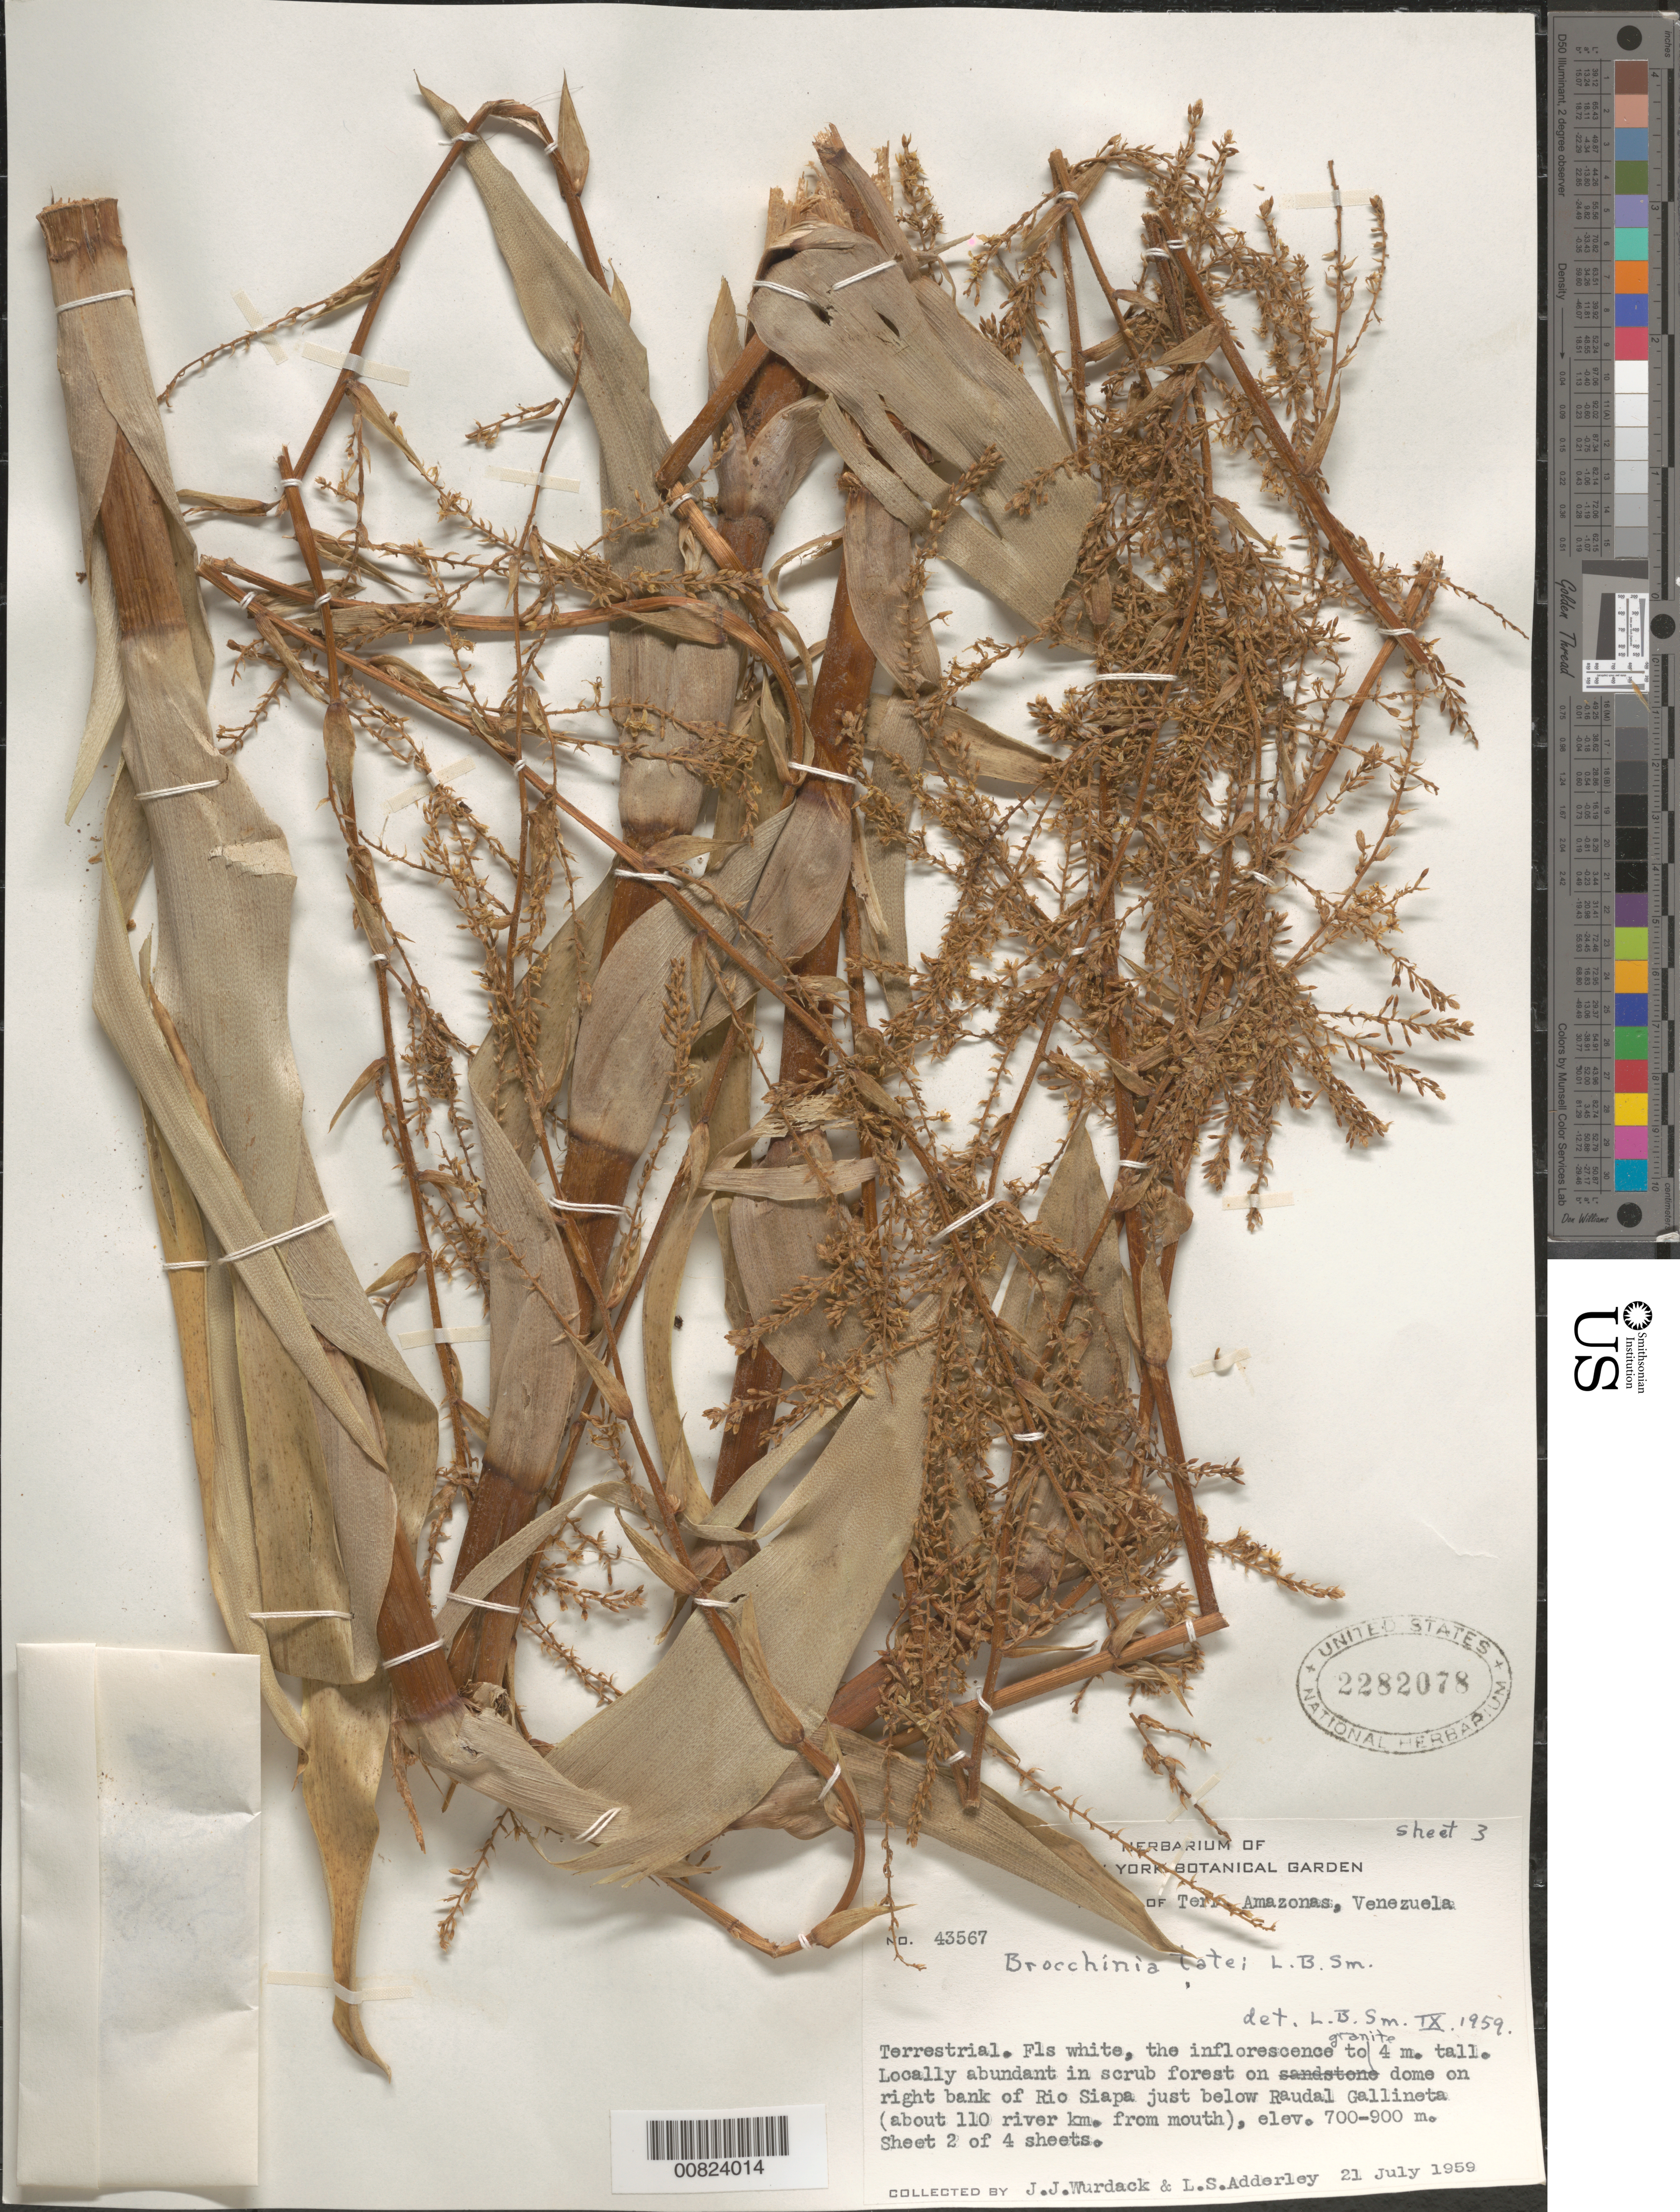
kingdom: Plantae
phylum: Tracheophyta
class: Liliopsida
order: Poales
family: Bromeliaceae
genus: Brocchinia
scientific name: Brocchinia tatei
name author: L.B. Sm.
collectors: J. J. Wurdack & L. S. Adderley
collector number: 43567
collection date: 1959-07-21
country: Venezuela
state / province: Amazonas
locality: In scrub forest on granite dome on right bank of Rio Siapa just below Raudal Gallineta (about 110 river km. from mouth).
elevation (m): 700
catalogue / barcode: US 2282078